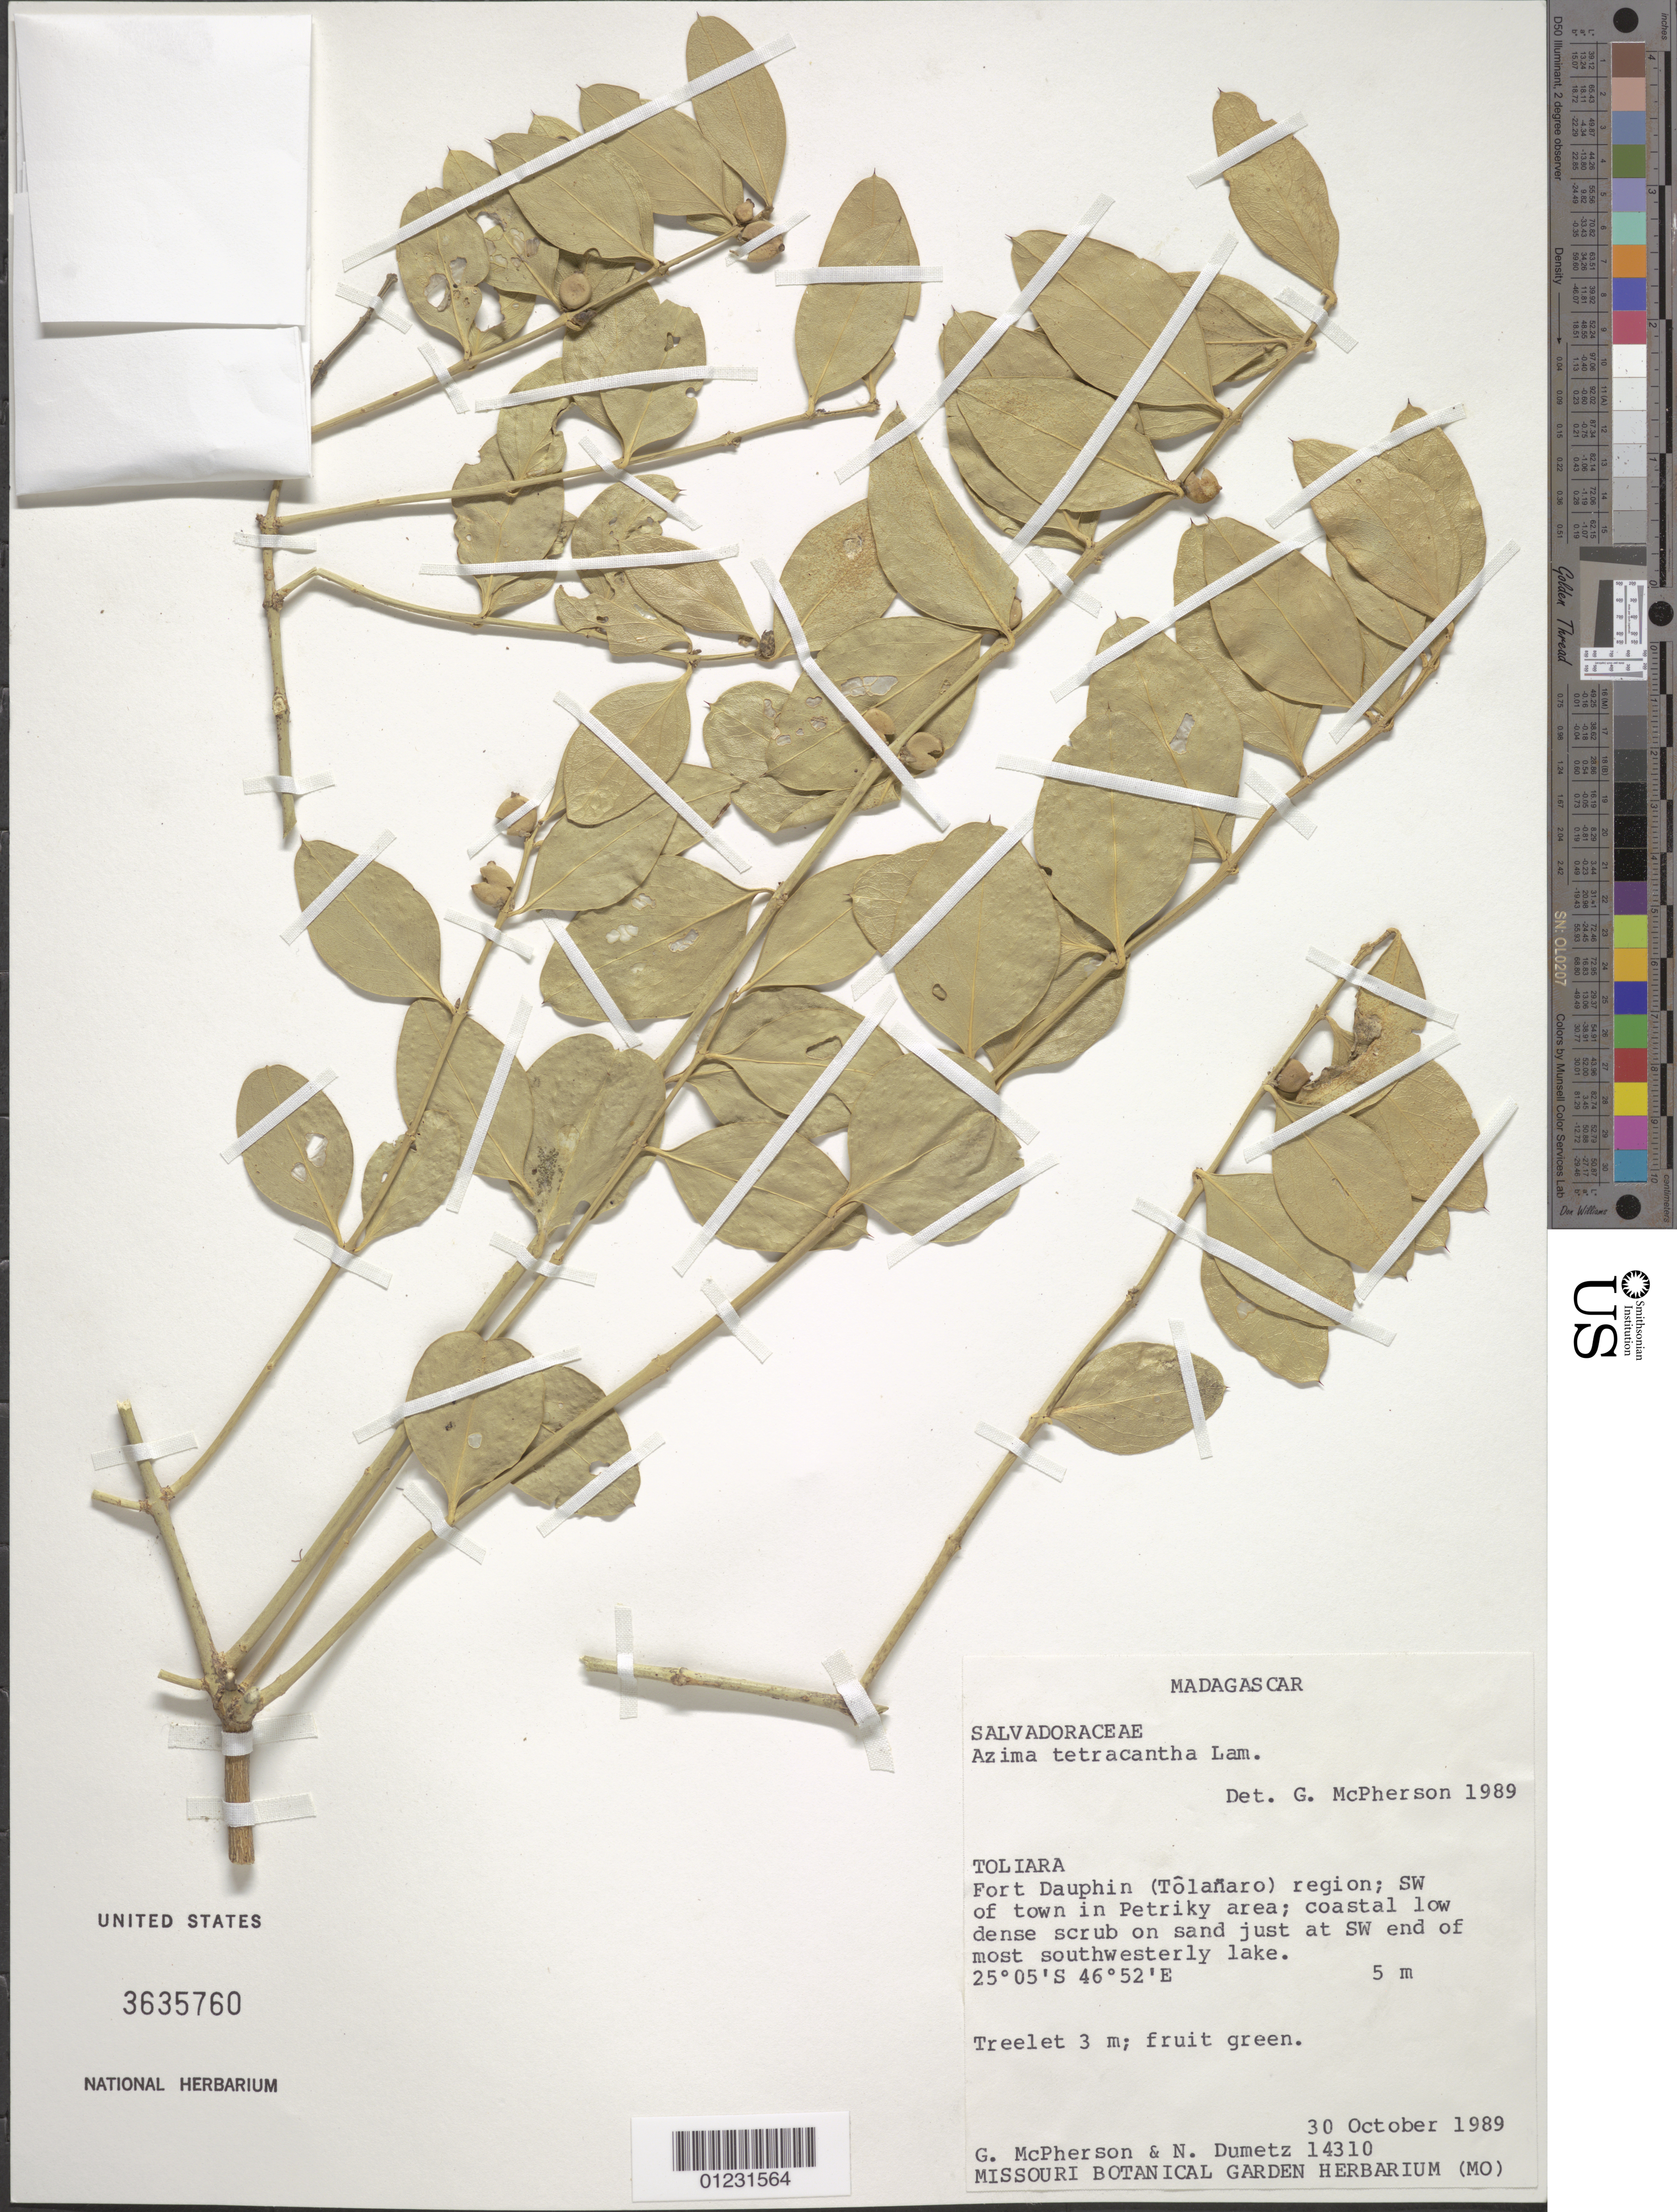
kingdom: Plantae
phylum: Tracheophyta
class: Magnoliopsida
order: Brassicales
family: Salvadoraceae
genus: Azima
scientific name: Azima tetracantha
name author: Lam.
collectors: G. D. McPherson & N. Dumetz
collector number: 14310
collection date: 1989-10-30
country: Madagascar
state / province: Anosy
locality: Fort Dauphin (Tolanaro), region; sw of town in Petriky area.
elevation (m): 5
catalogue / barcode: US 3635760